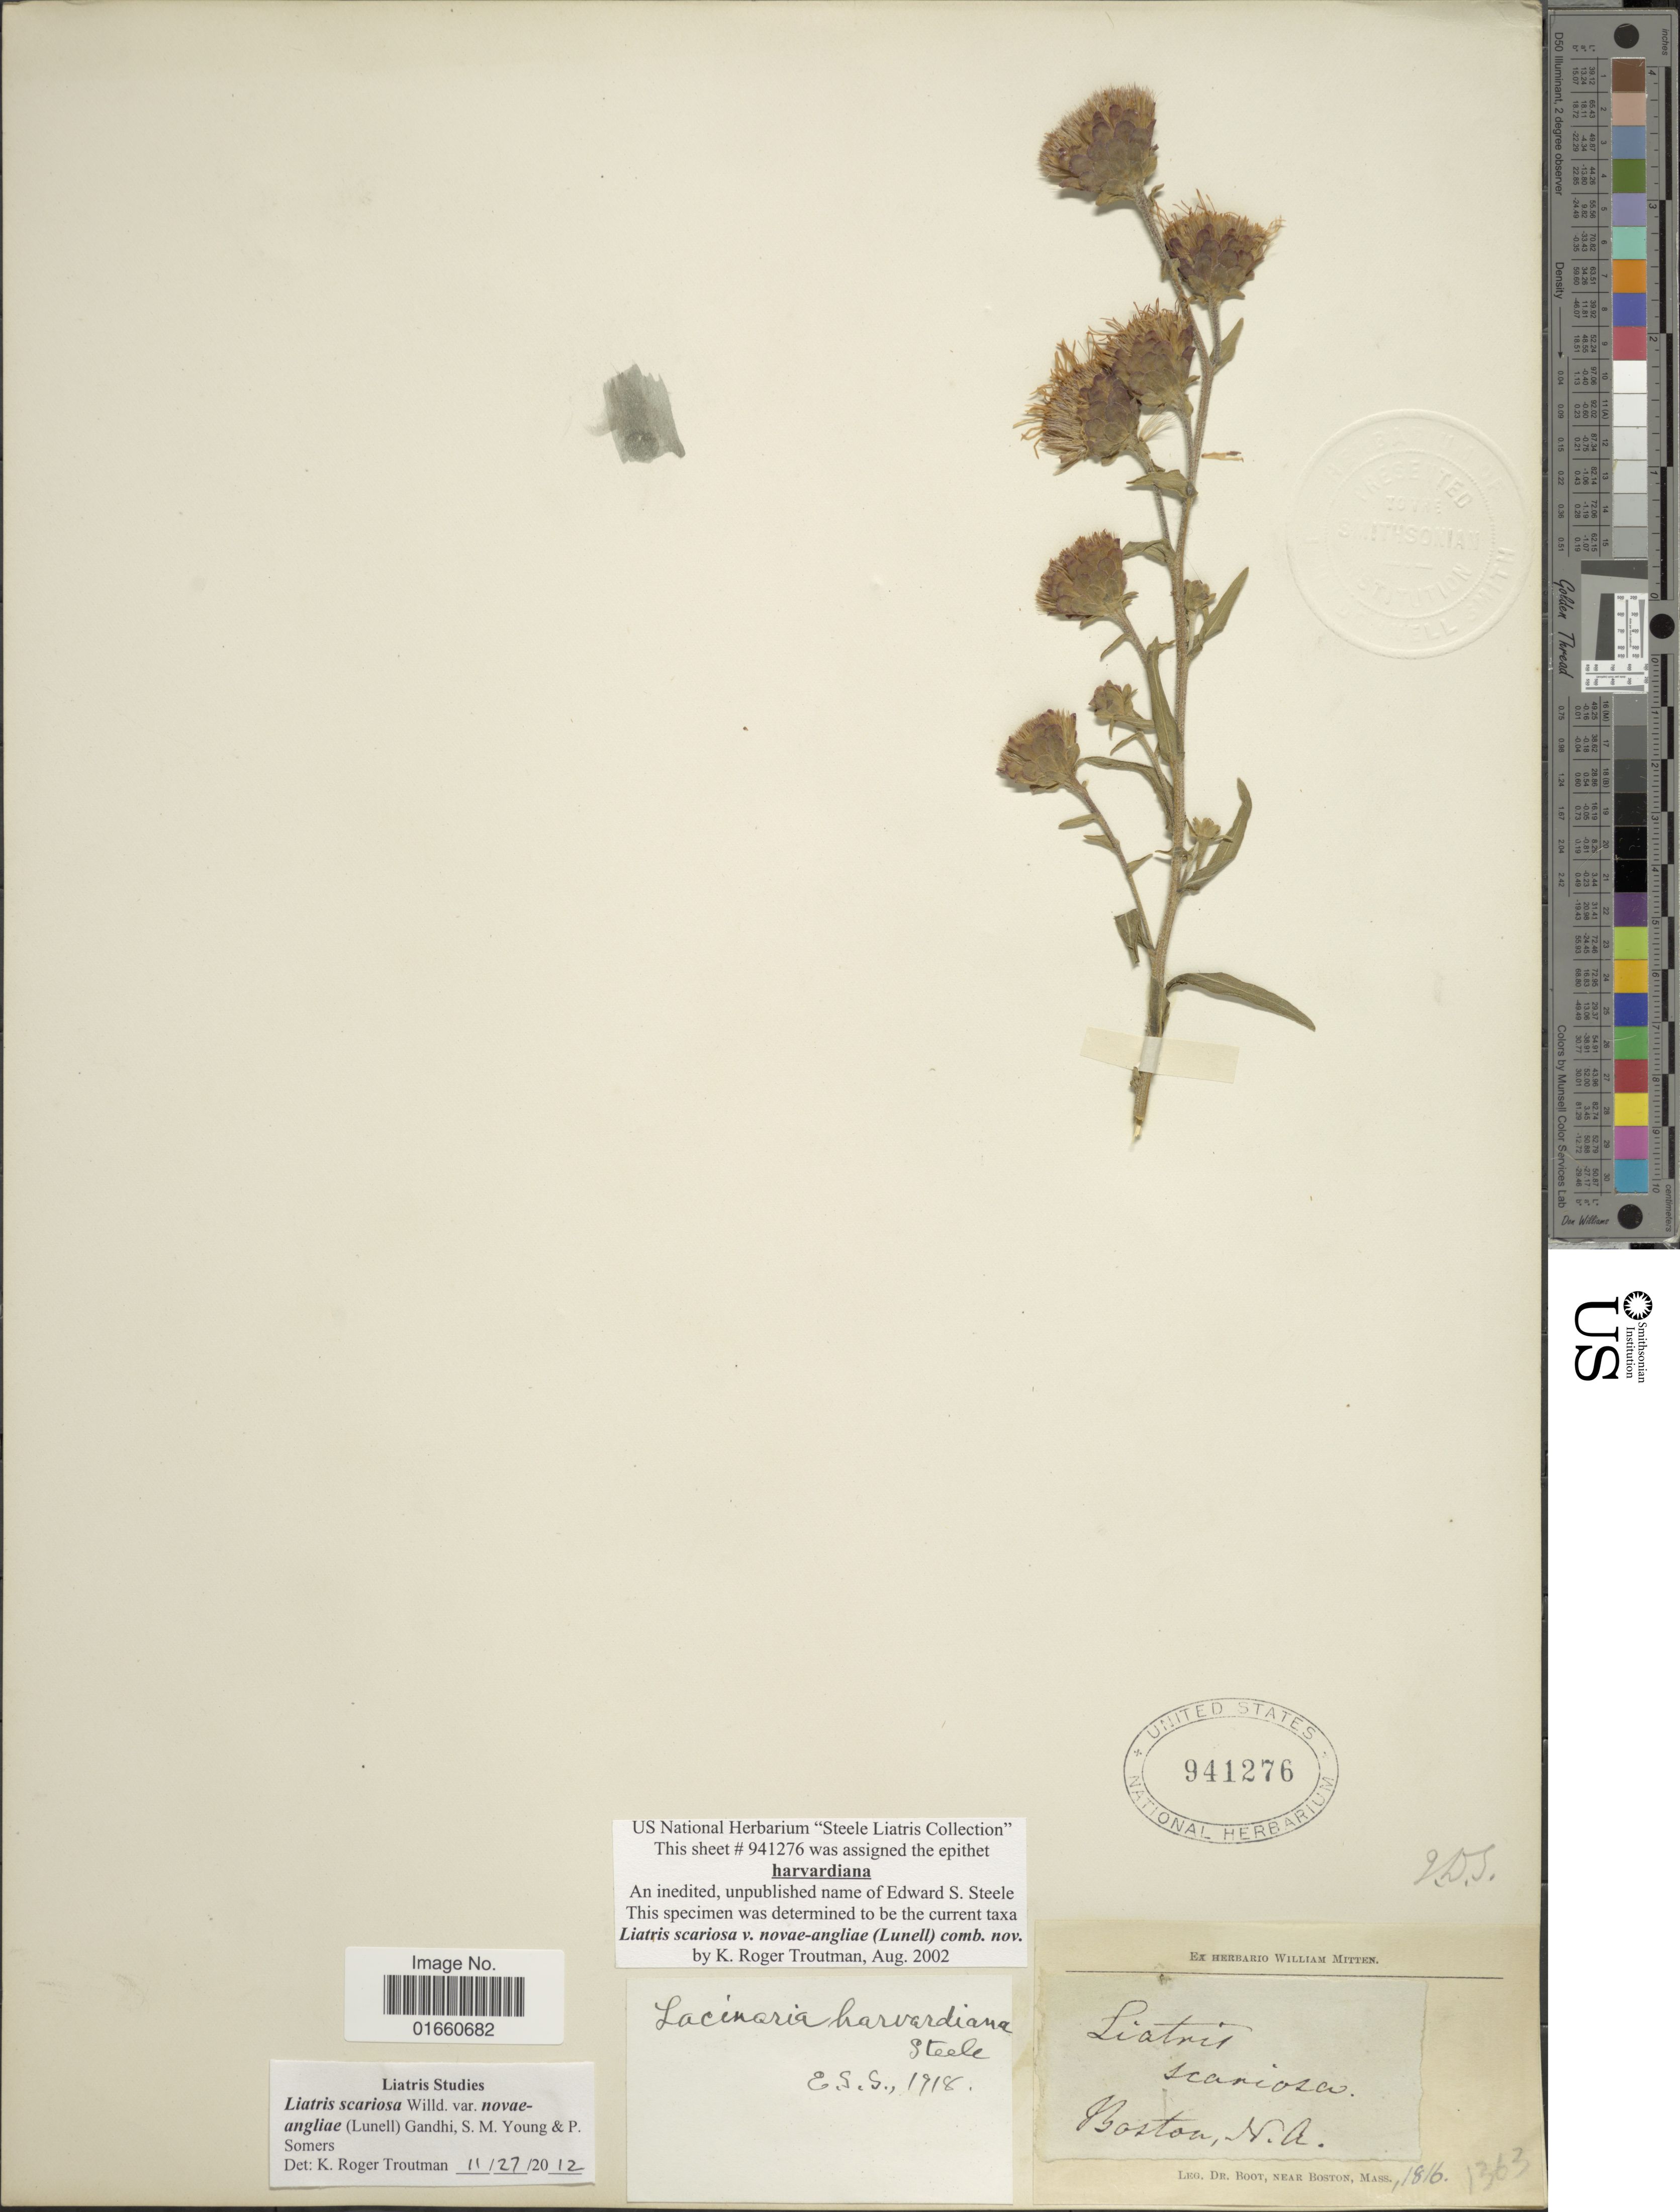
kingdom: Plantae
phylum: Tracheophyta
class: Magnoliopsida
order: Asterales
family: Asteraceae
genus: Liatris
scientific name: Liatris scariosa var. novae-angliae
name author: (Lunell) Gandhi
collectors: Boot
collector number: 1363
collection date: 1816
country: United States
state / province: Massachusetts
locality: Near Boston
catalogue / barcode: US 941276